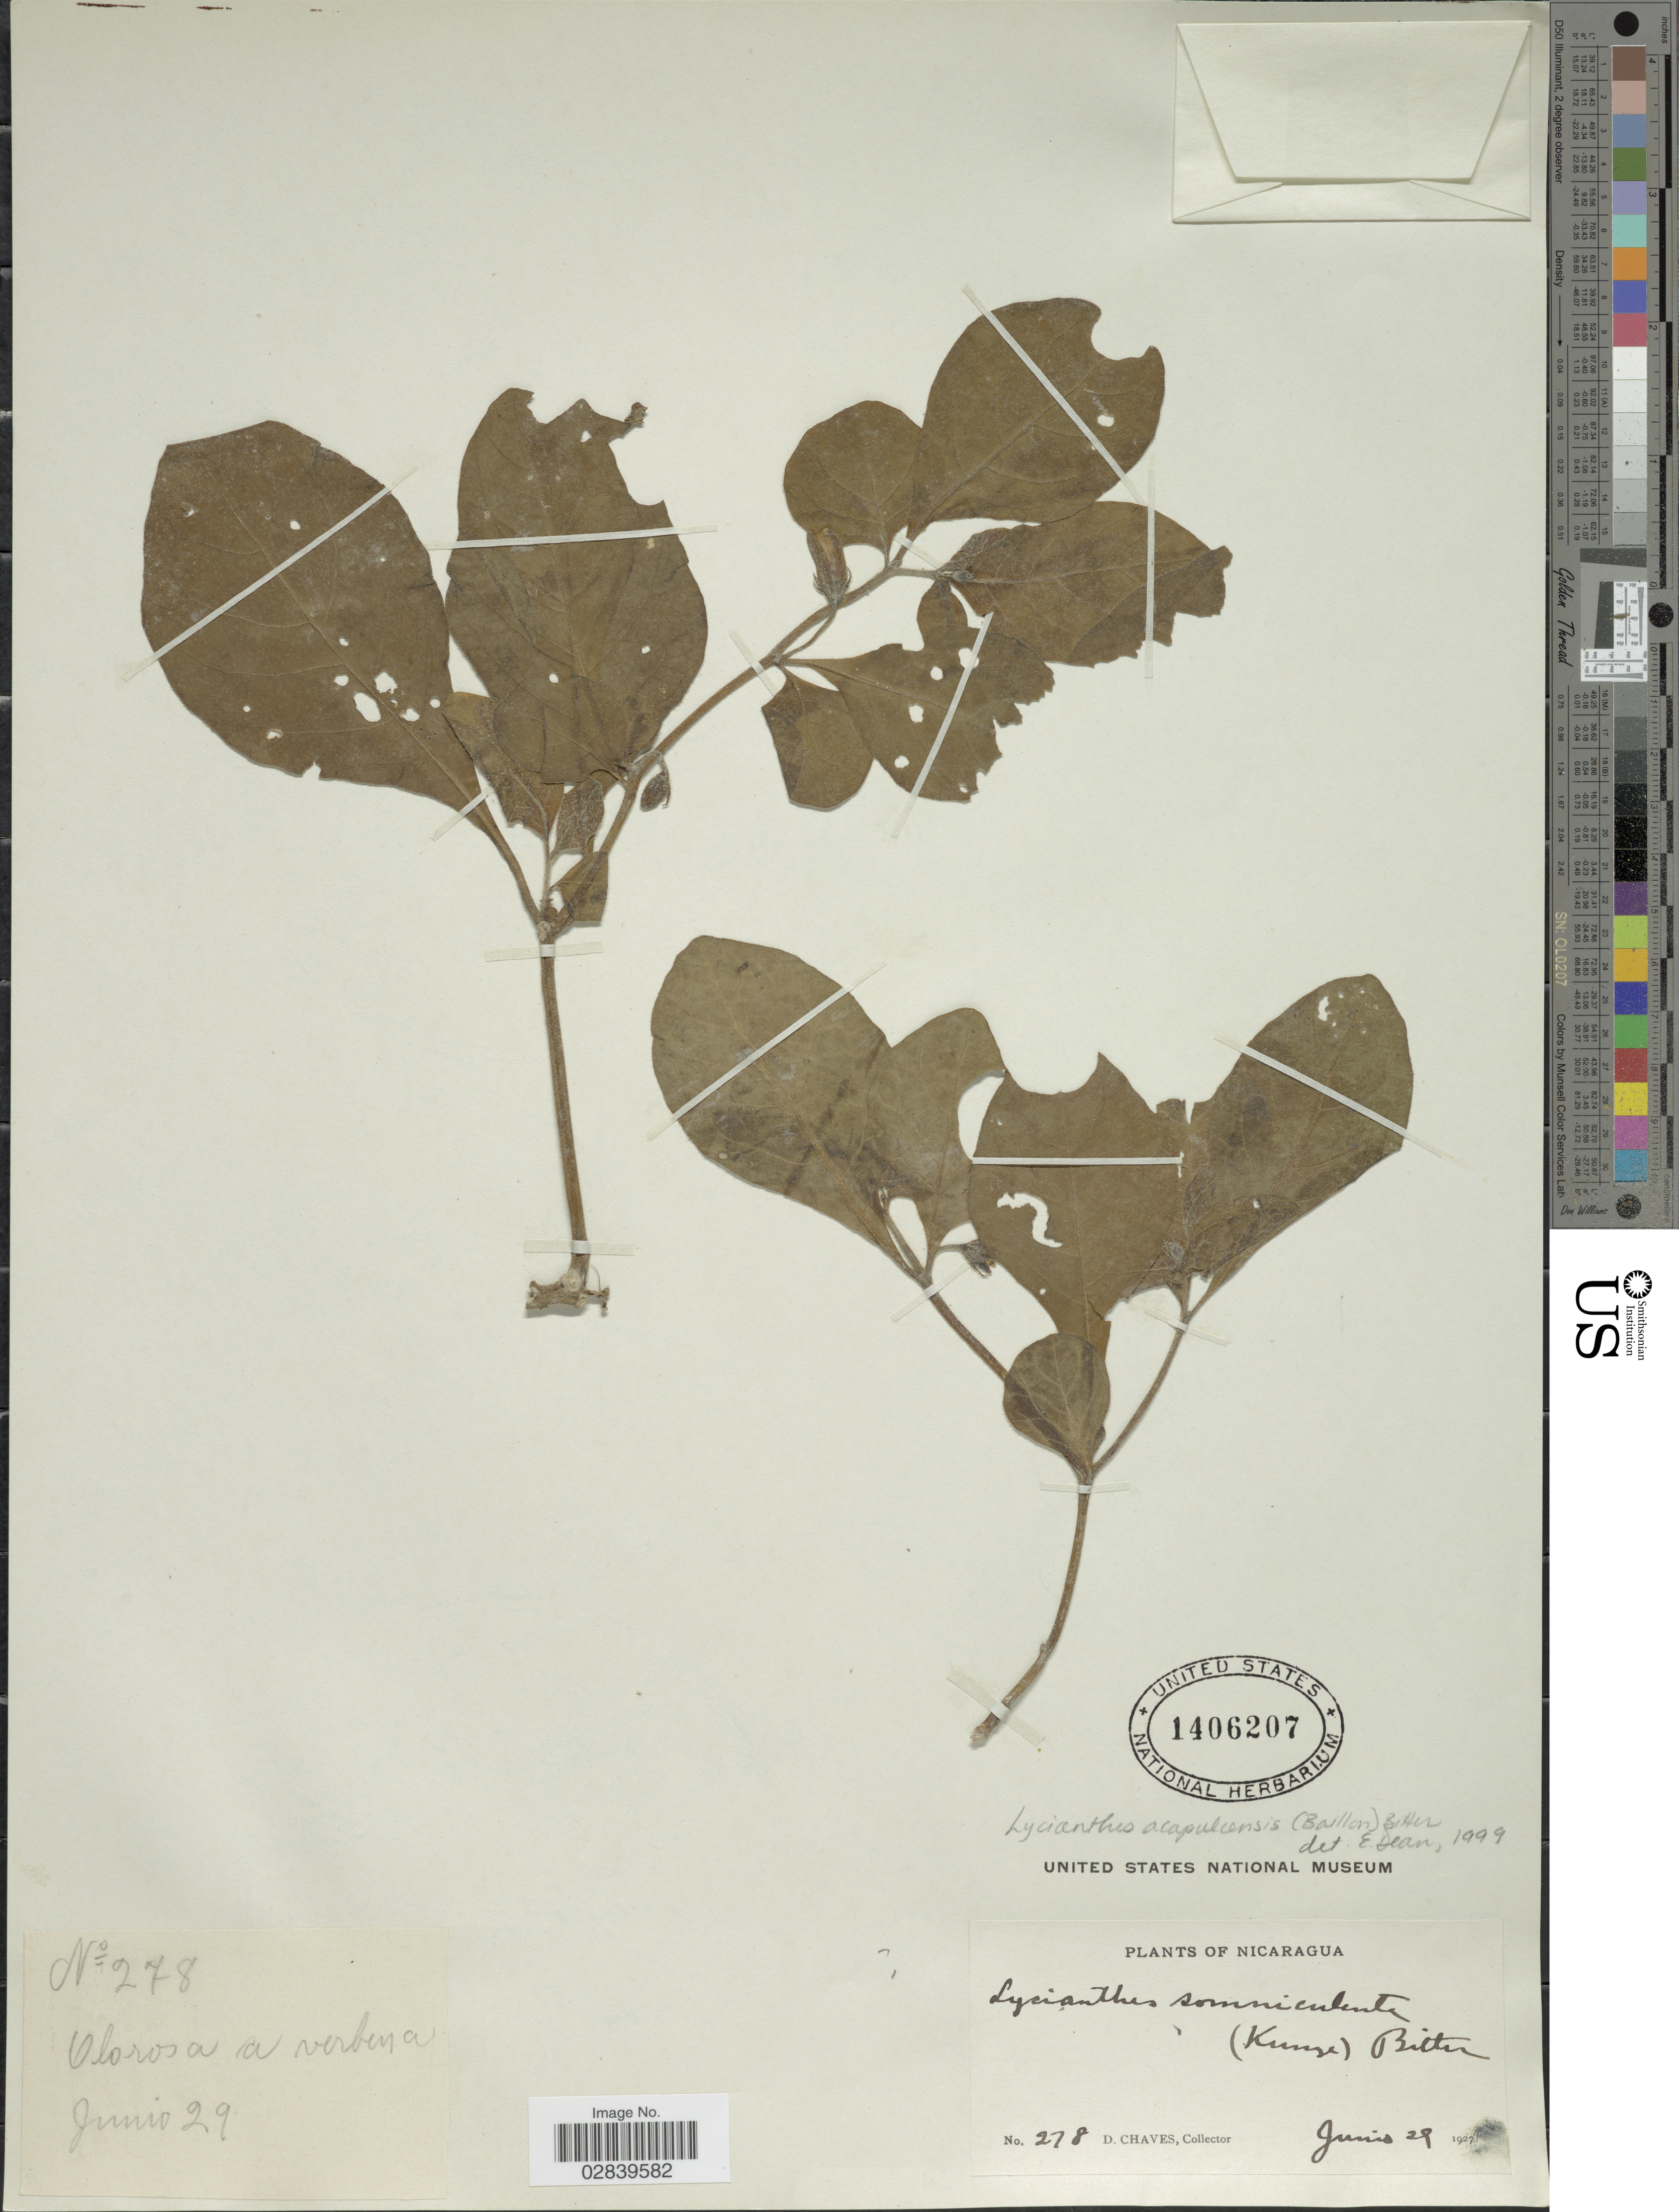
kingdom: Plantae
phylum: Tracheophyta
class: Magnoliopsida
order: Solanales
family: Solanaceae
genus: Lycianthes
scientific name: Lycianthes acapulcensis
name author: (Baill.) D'Arcy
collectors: D. Chaves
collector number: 278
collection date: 1927-06-29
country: Nicaragua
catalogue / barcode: US 1406207